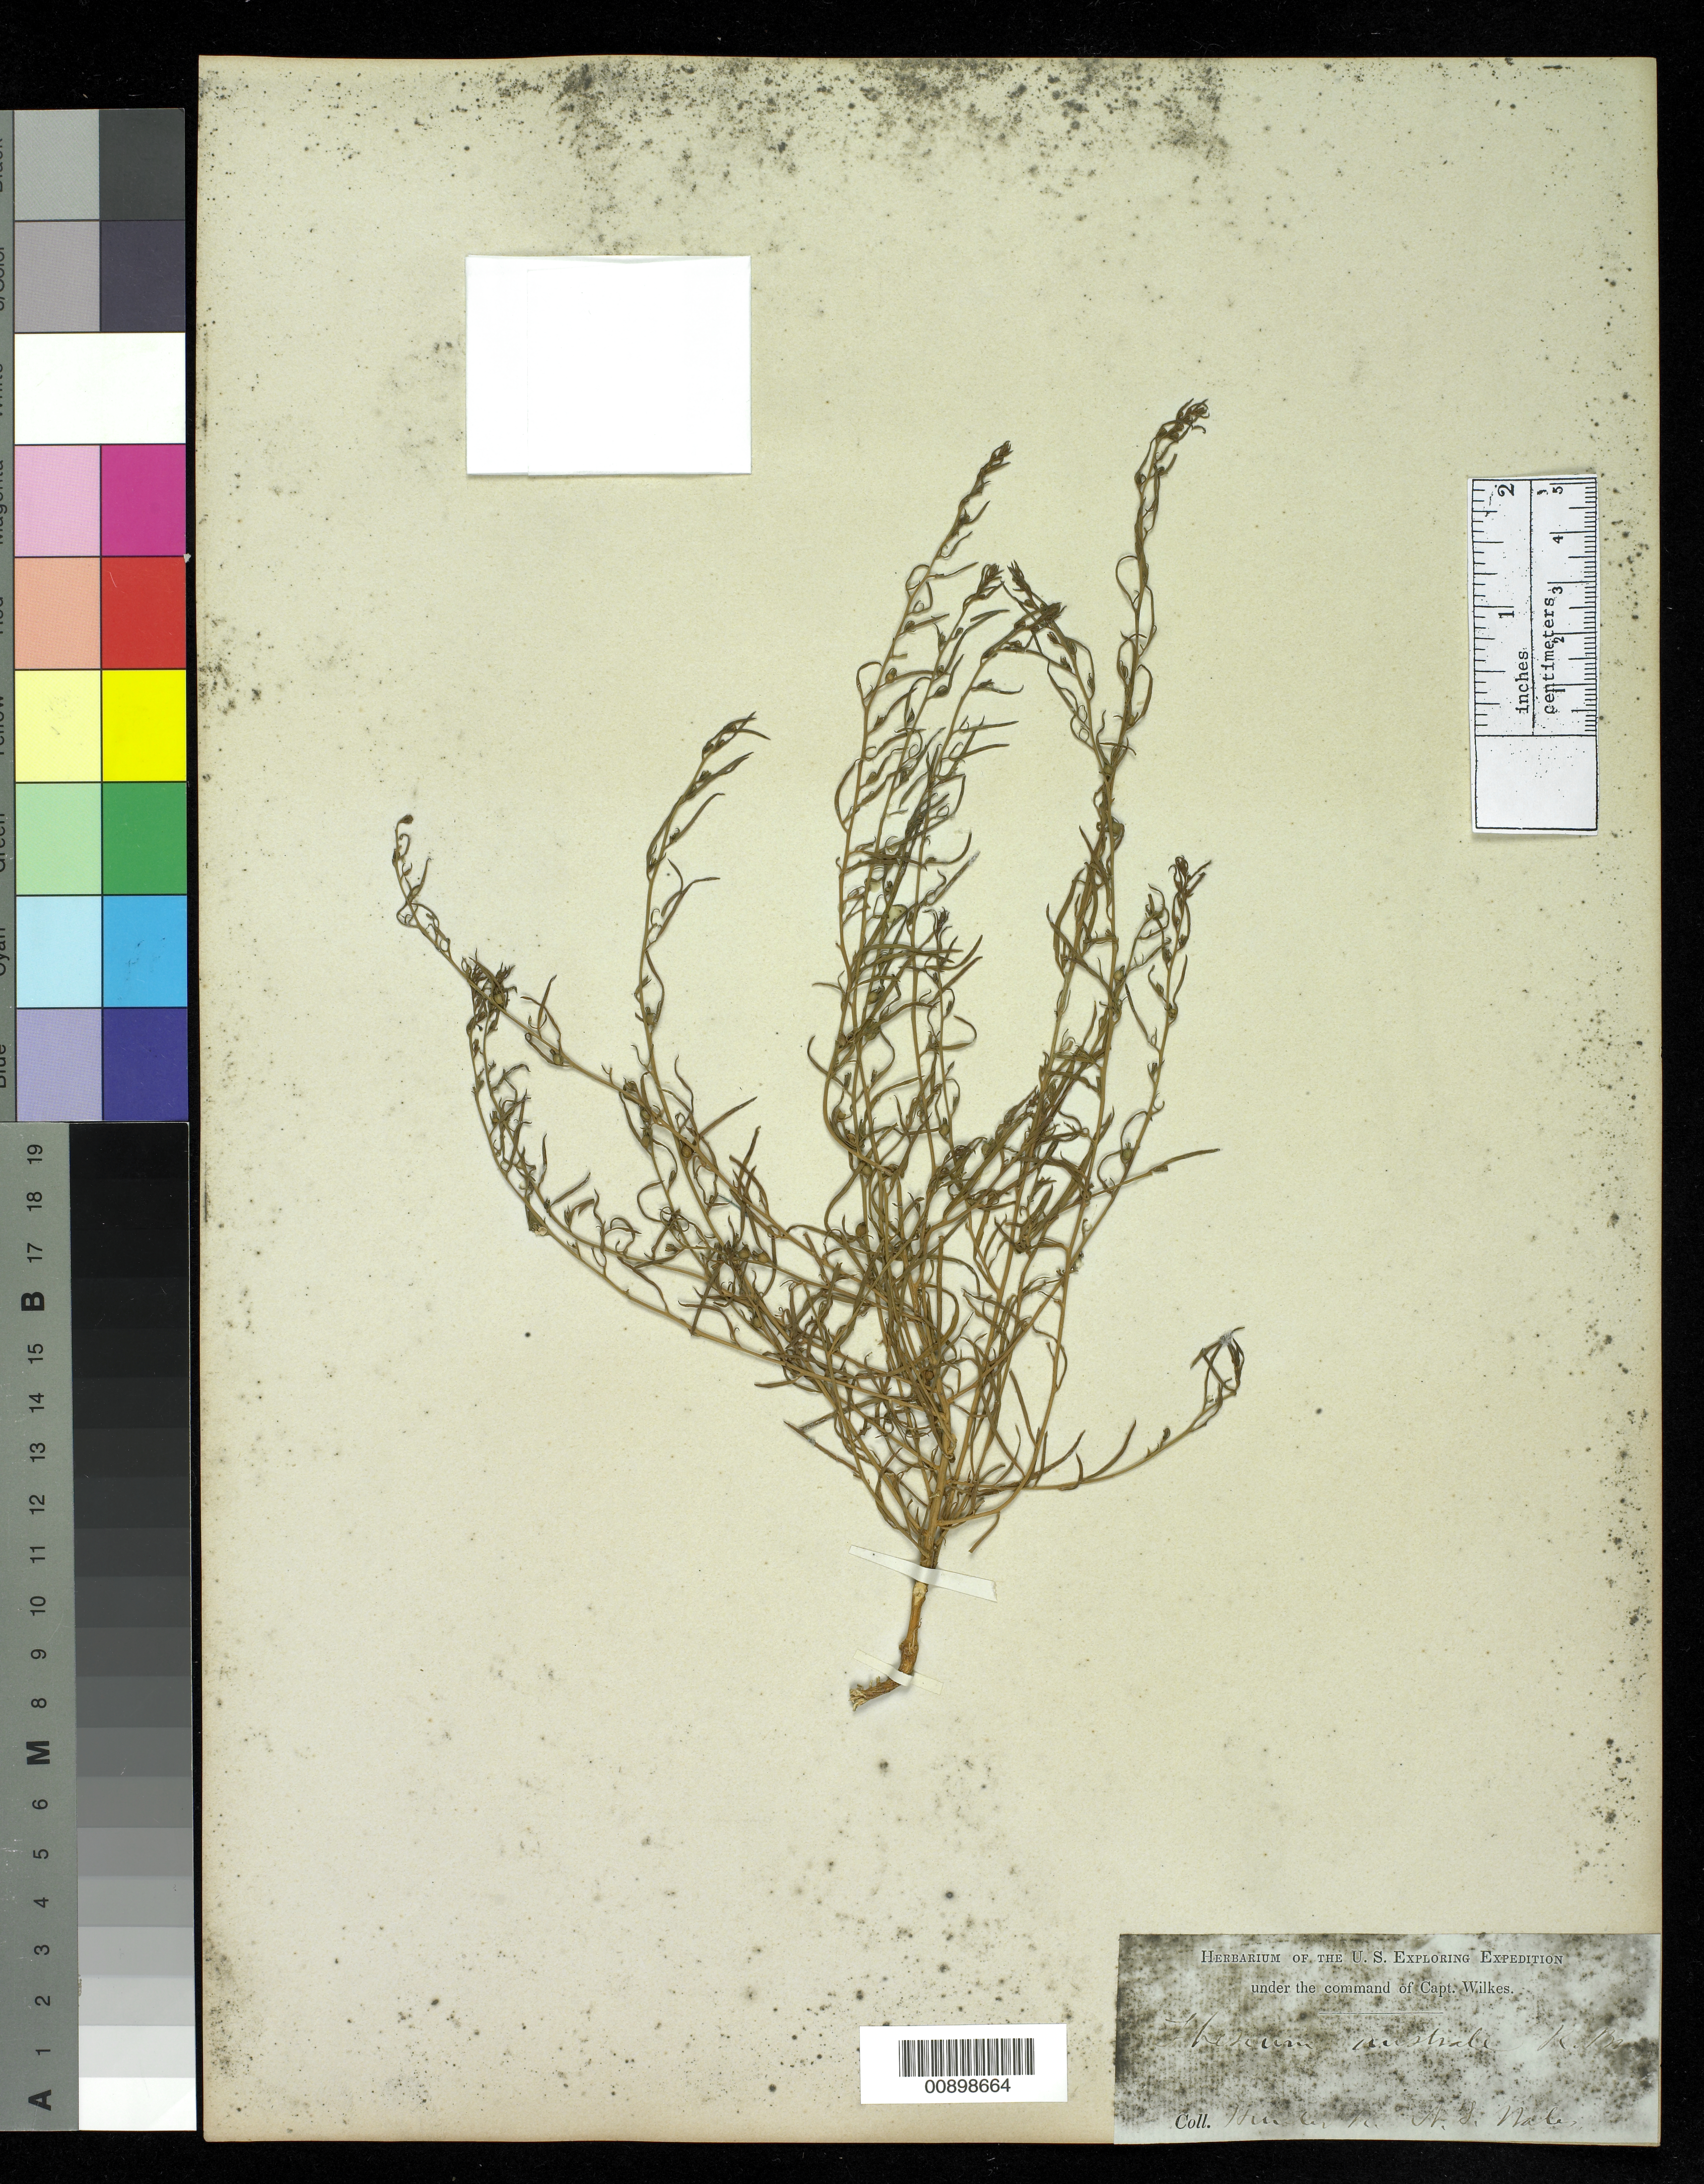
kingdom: Plantae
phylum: Tracheophyta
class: Magnoliopsida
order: Santalales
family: Thesiaceae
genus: Thesium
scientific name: Thesium australe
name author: R. Br.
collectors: Wilkes Explor. Exped.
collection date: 1838/1842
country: Australia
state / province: New South Wales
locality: Hunter's River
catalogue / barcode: US 95958